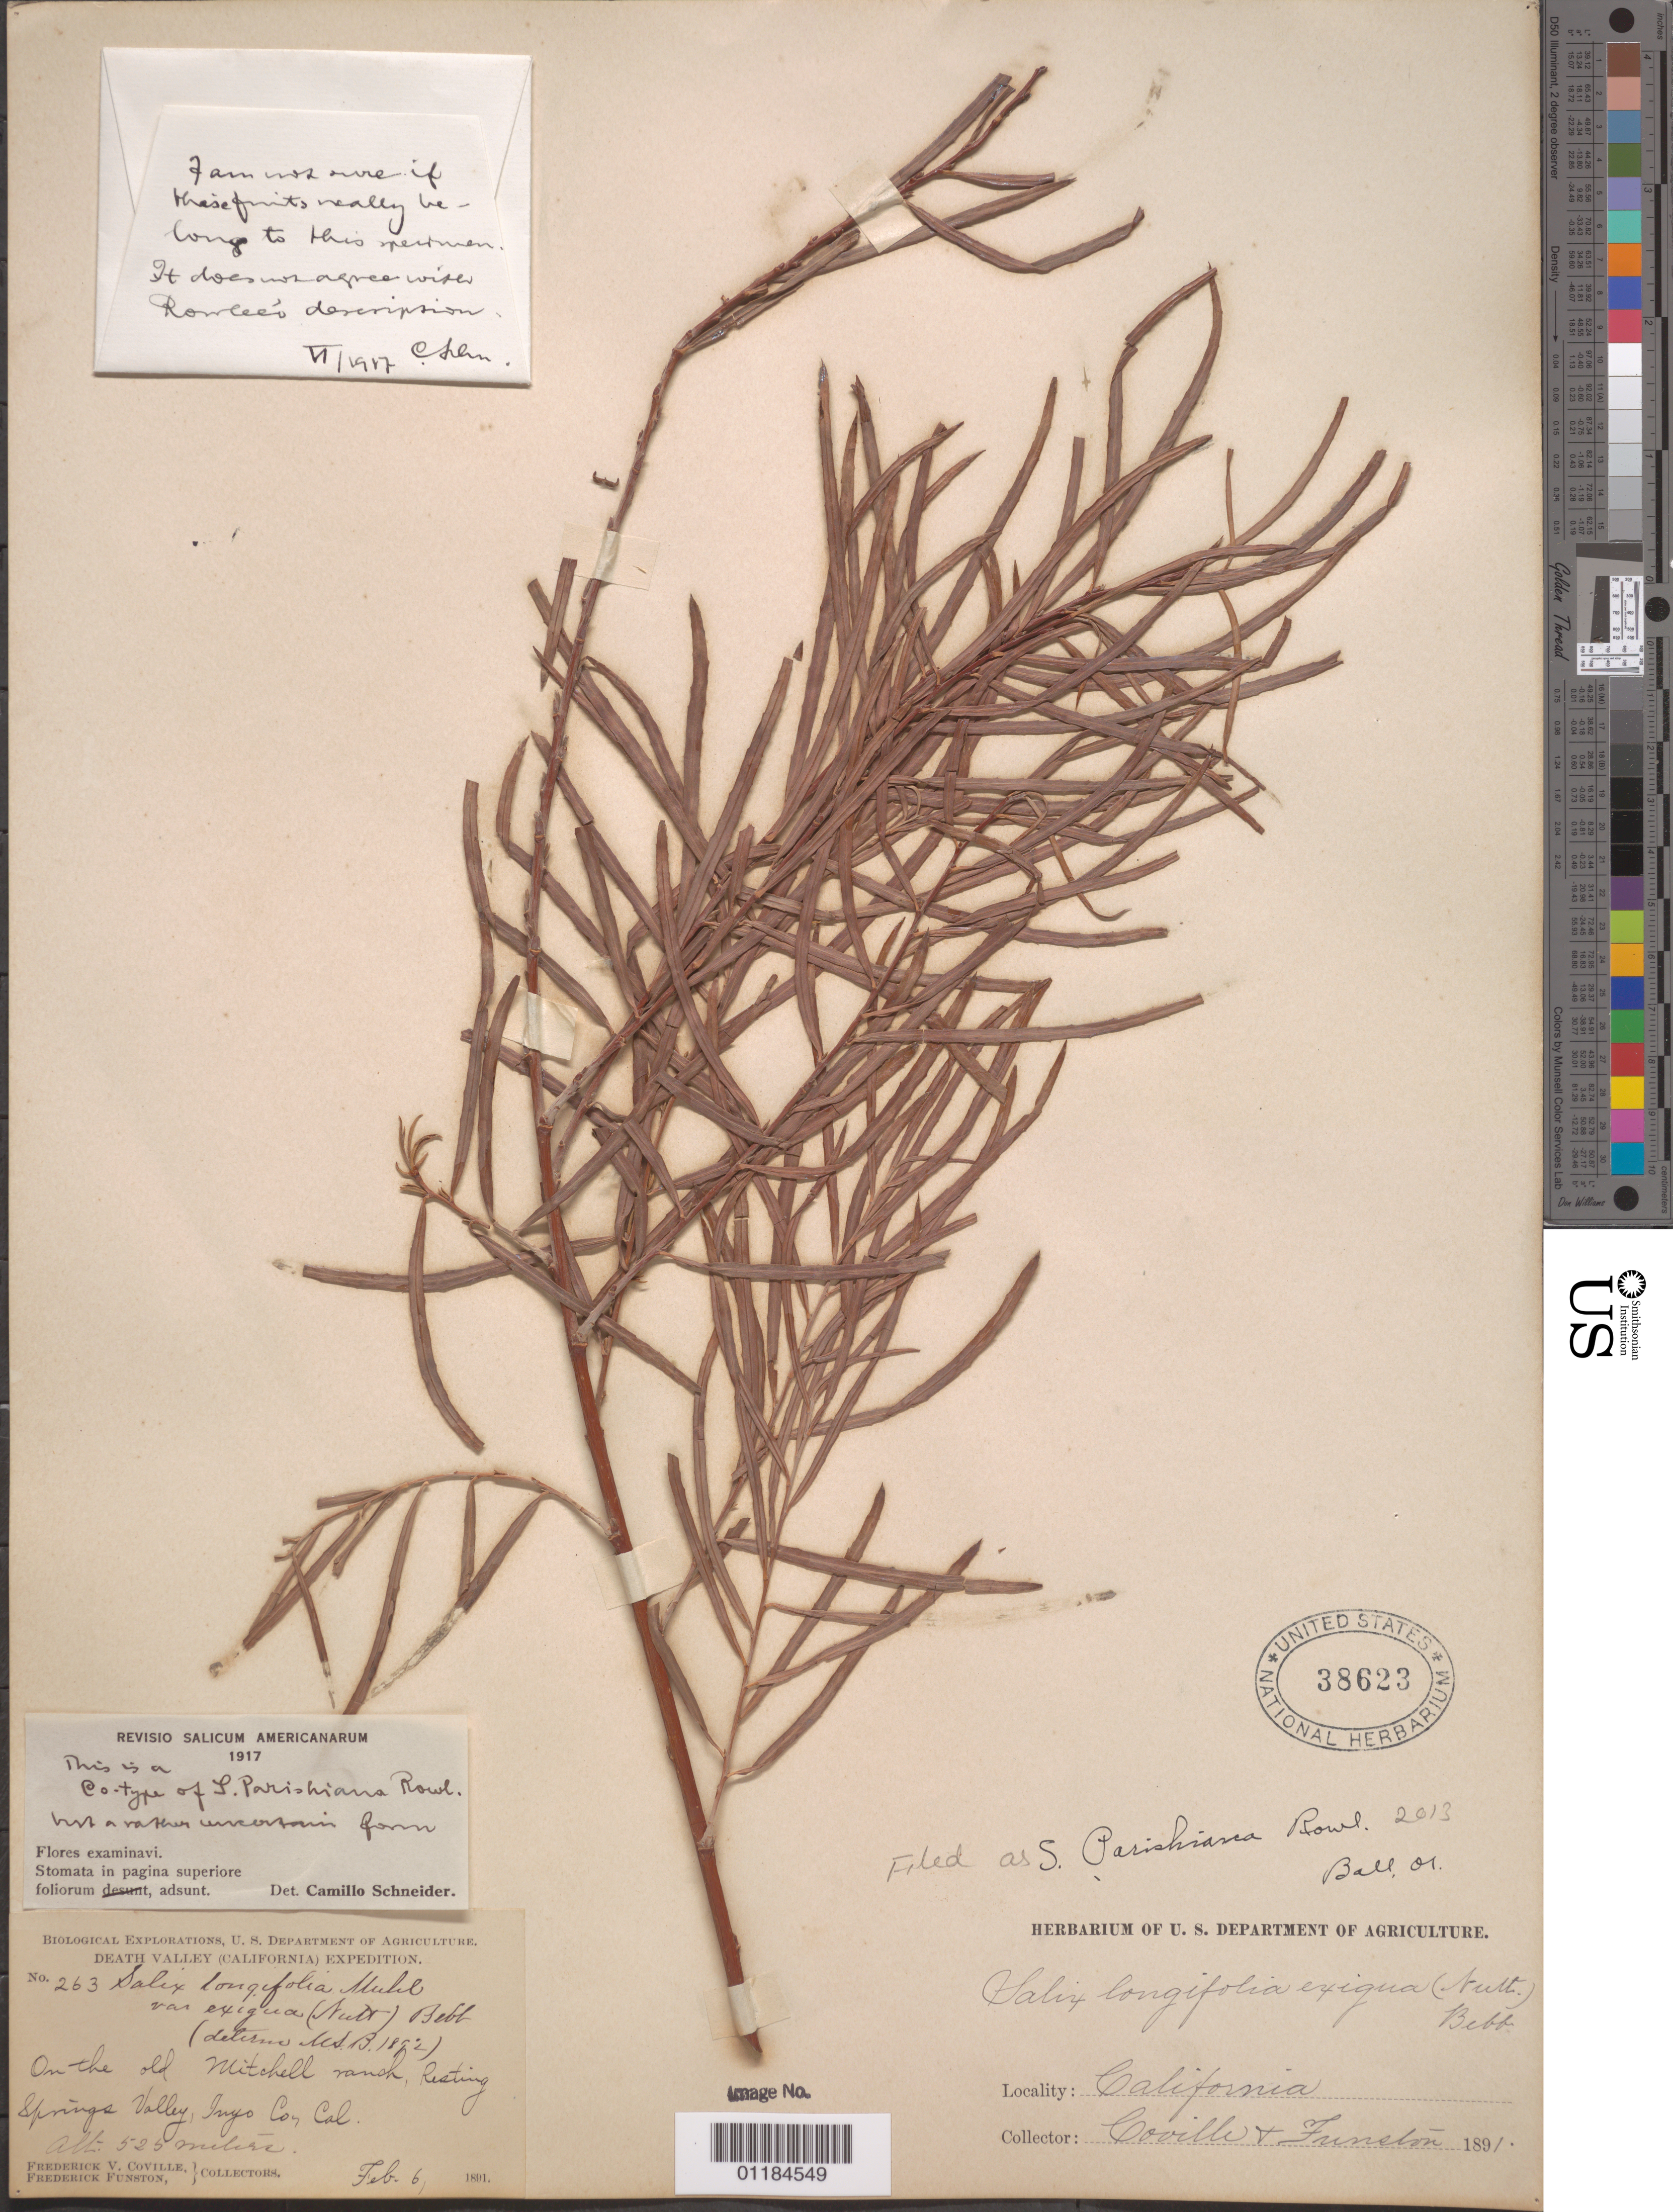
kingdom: Plantae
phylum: Tracheophyta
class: Magnoliopsida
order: Malpighiales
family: Salicaceae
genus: Salix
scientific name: Salix parishiana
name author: Rowlee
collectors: F. V. Coville & F. Funston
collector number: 263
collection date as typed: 06 Feb 1891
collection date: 1891-02-06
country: United States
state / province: California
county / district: Inyo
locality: Near the old Mitchell Ranch, Resting Spring Valley.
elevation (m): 525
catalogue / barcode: US 38623